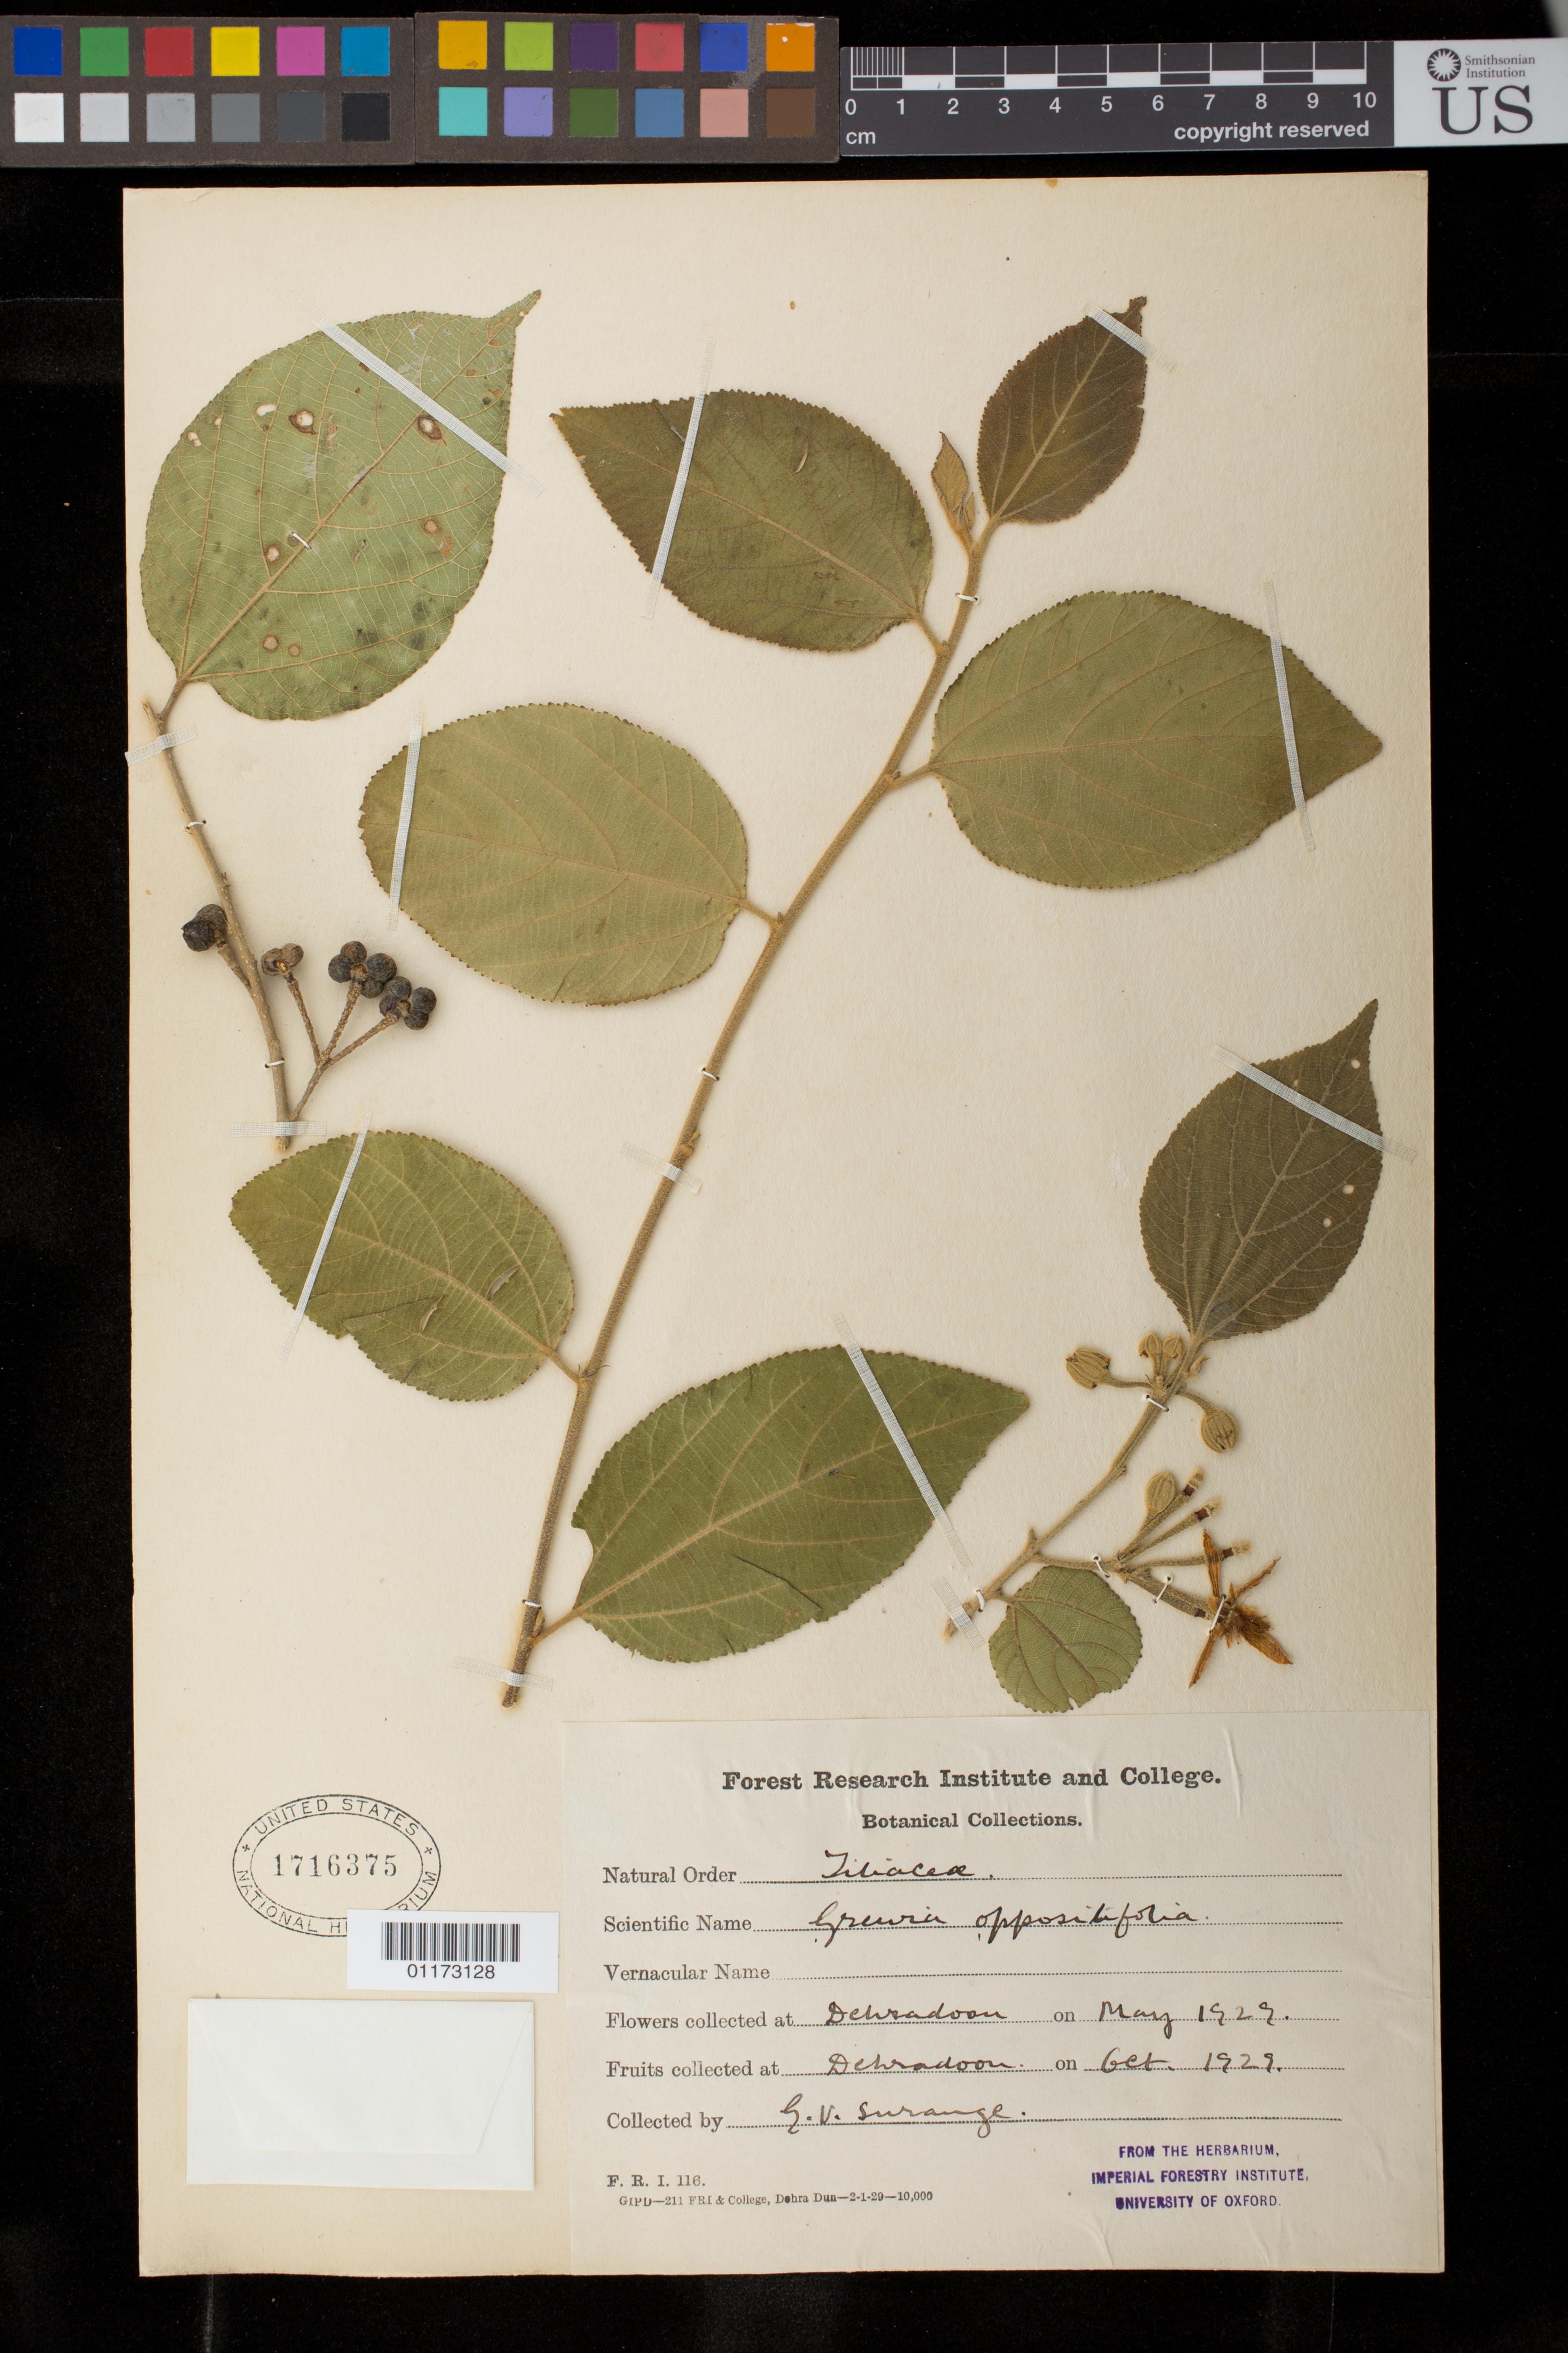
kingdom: Plantae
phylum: Tracheophyta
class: Magnoliopsida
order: Malvales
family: Malvaceae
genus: Grewia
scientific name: Grewia oppositifolia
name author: Roxb. ex DC.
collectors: G. Surange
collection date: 1929-05,1929-10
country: India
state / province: Uttarakhand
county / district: Dehradun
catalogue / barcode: US 1716375